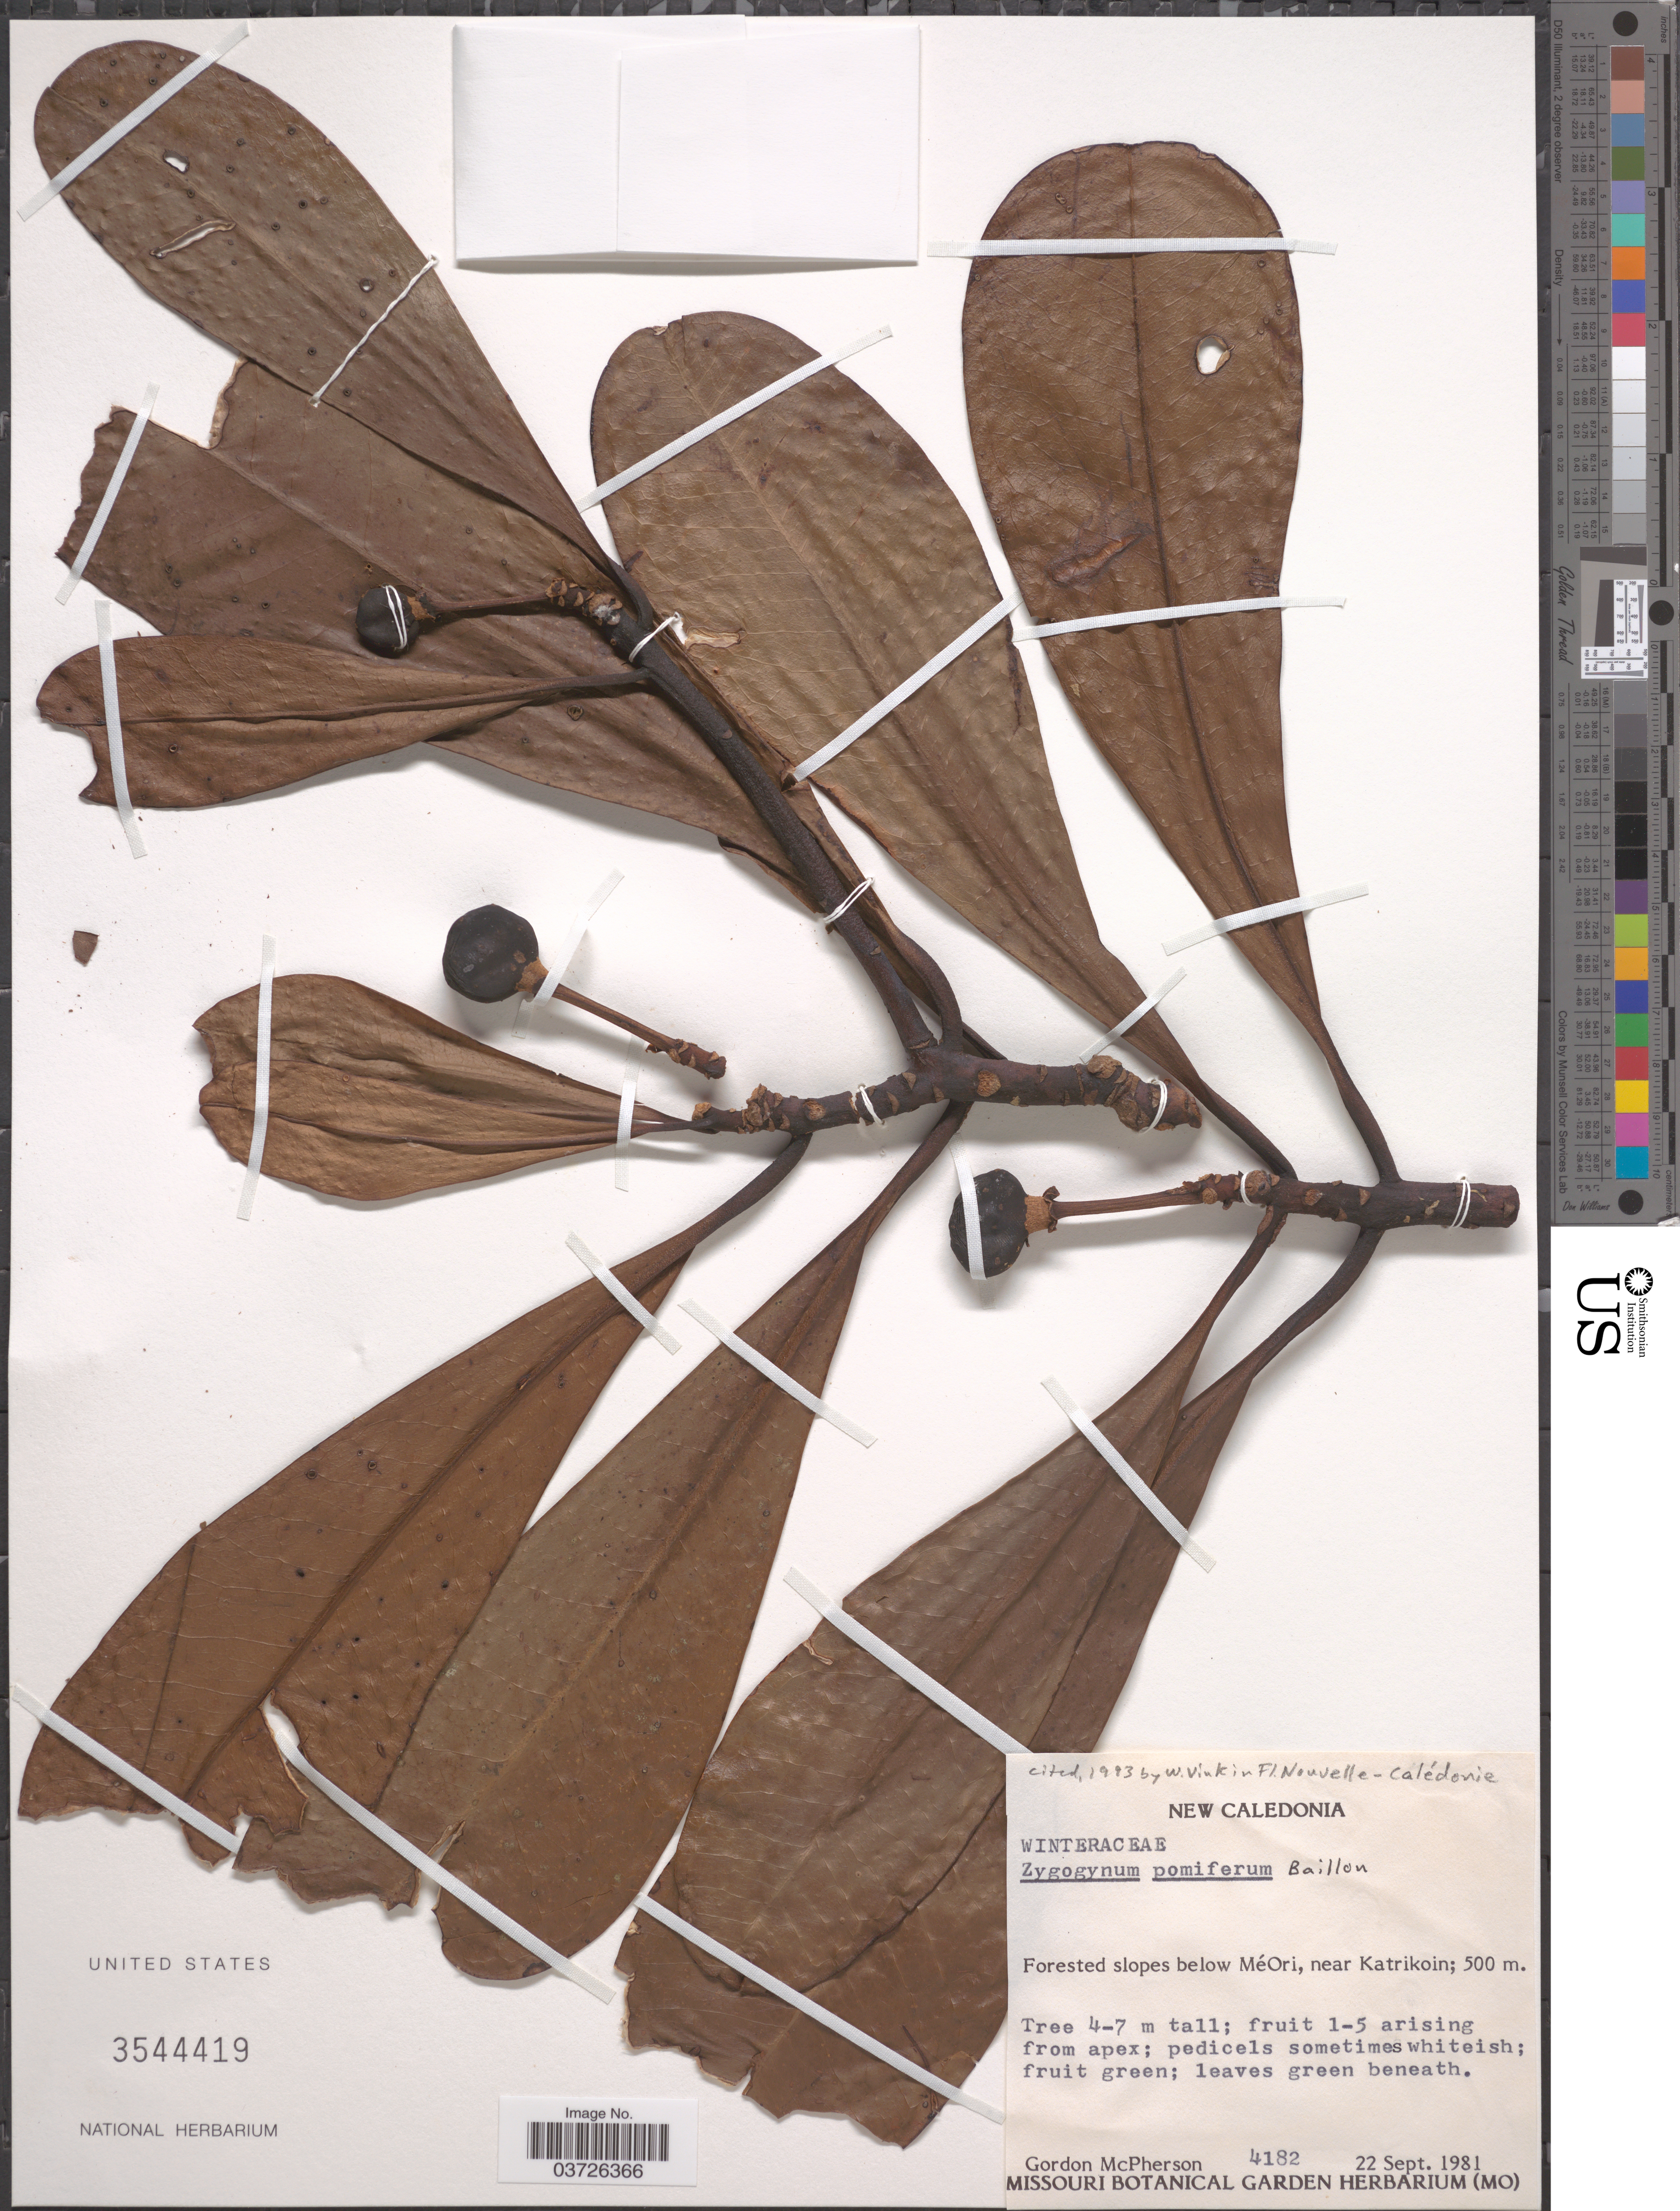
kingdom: Plantae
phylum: Tracheophyta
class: Magnoliopsida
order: Canellales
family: Winteraceae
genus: Zygogynum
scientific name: Zygogynum pomiferum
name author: Baill.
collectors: G. D. McPherson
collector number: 4182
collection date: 1981-09-22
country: New Caledonia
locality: Forested slopes below MéOri, near Katrikoin.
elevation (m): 500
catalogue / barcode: US 3544419